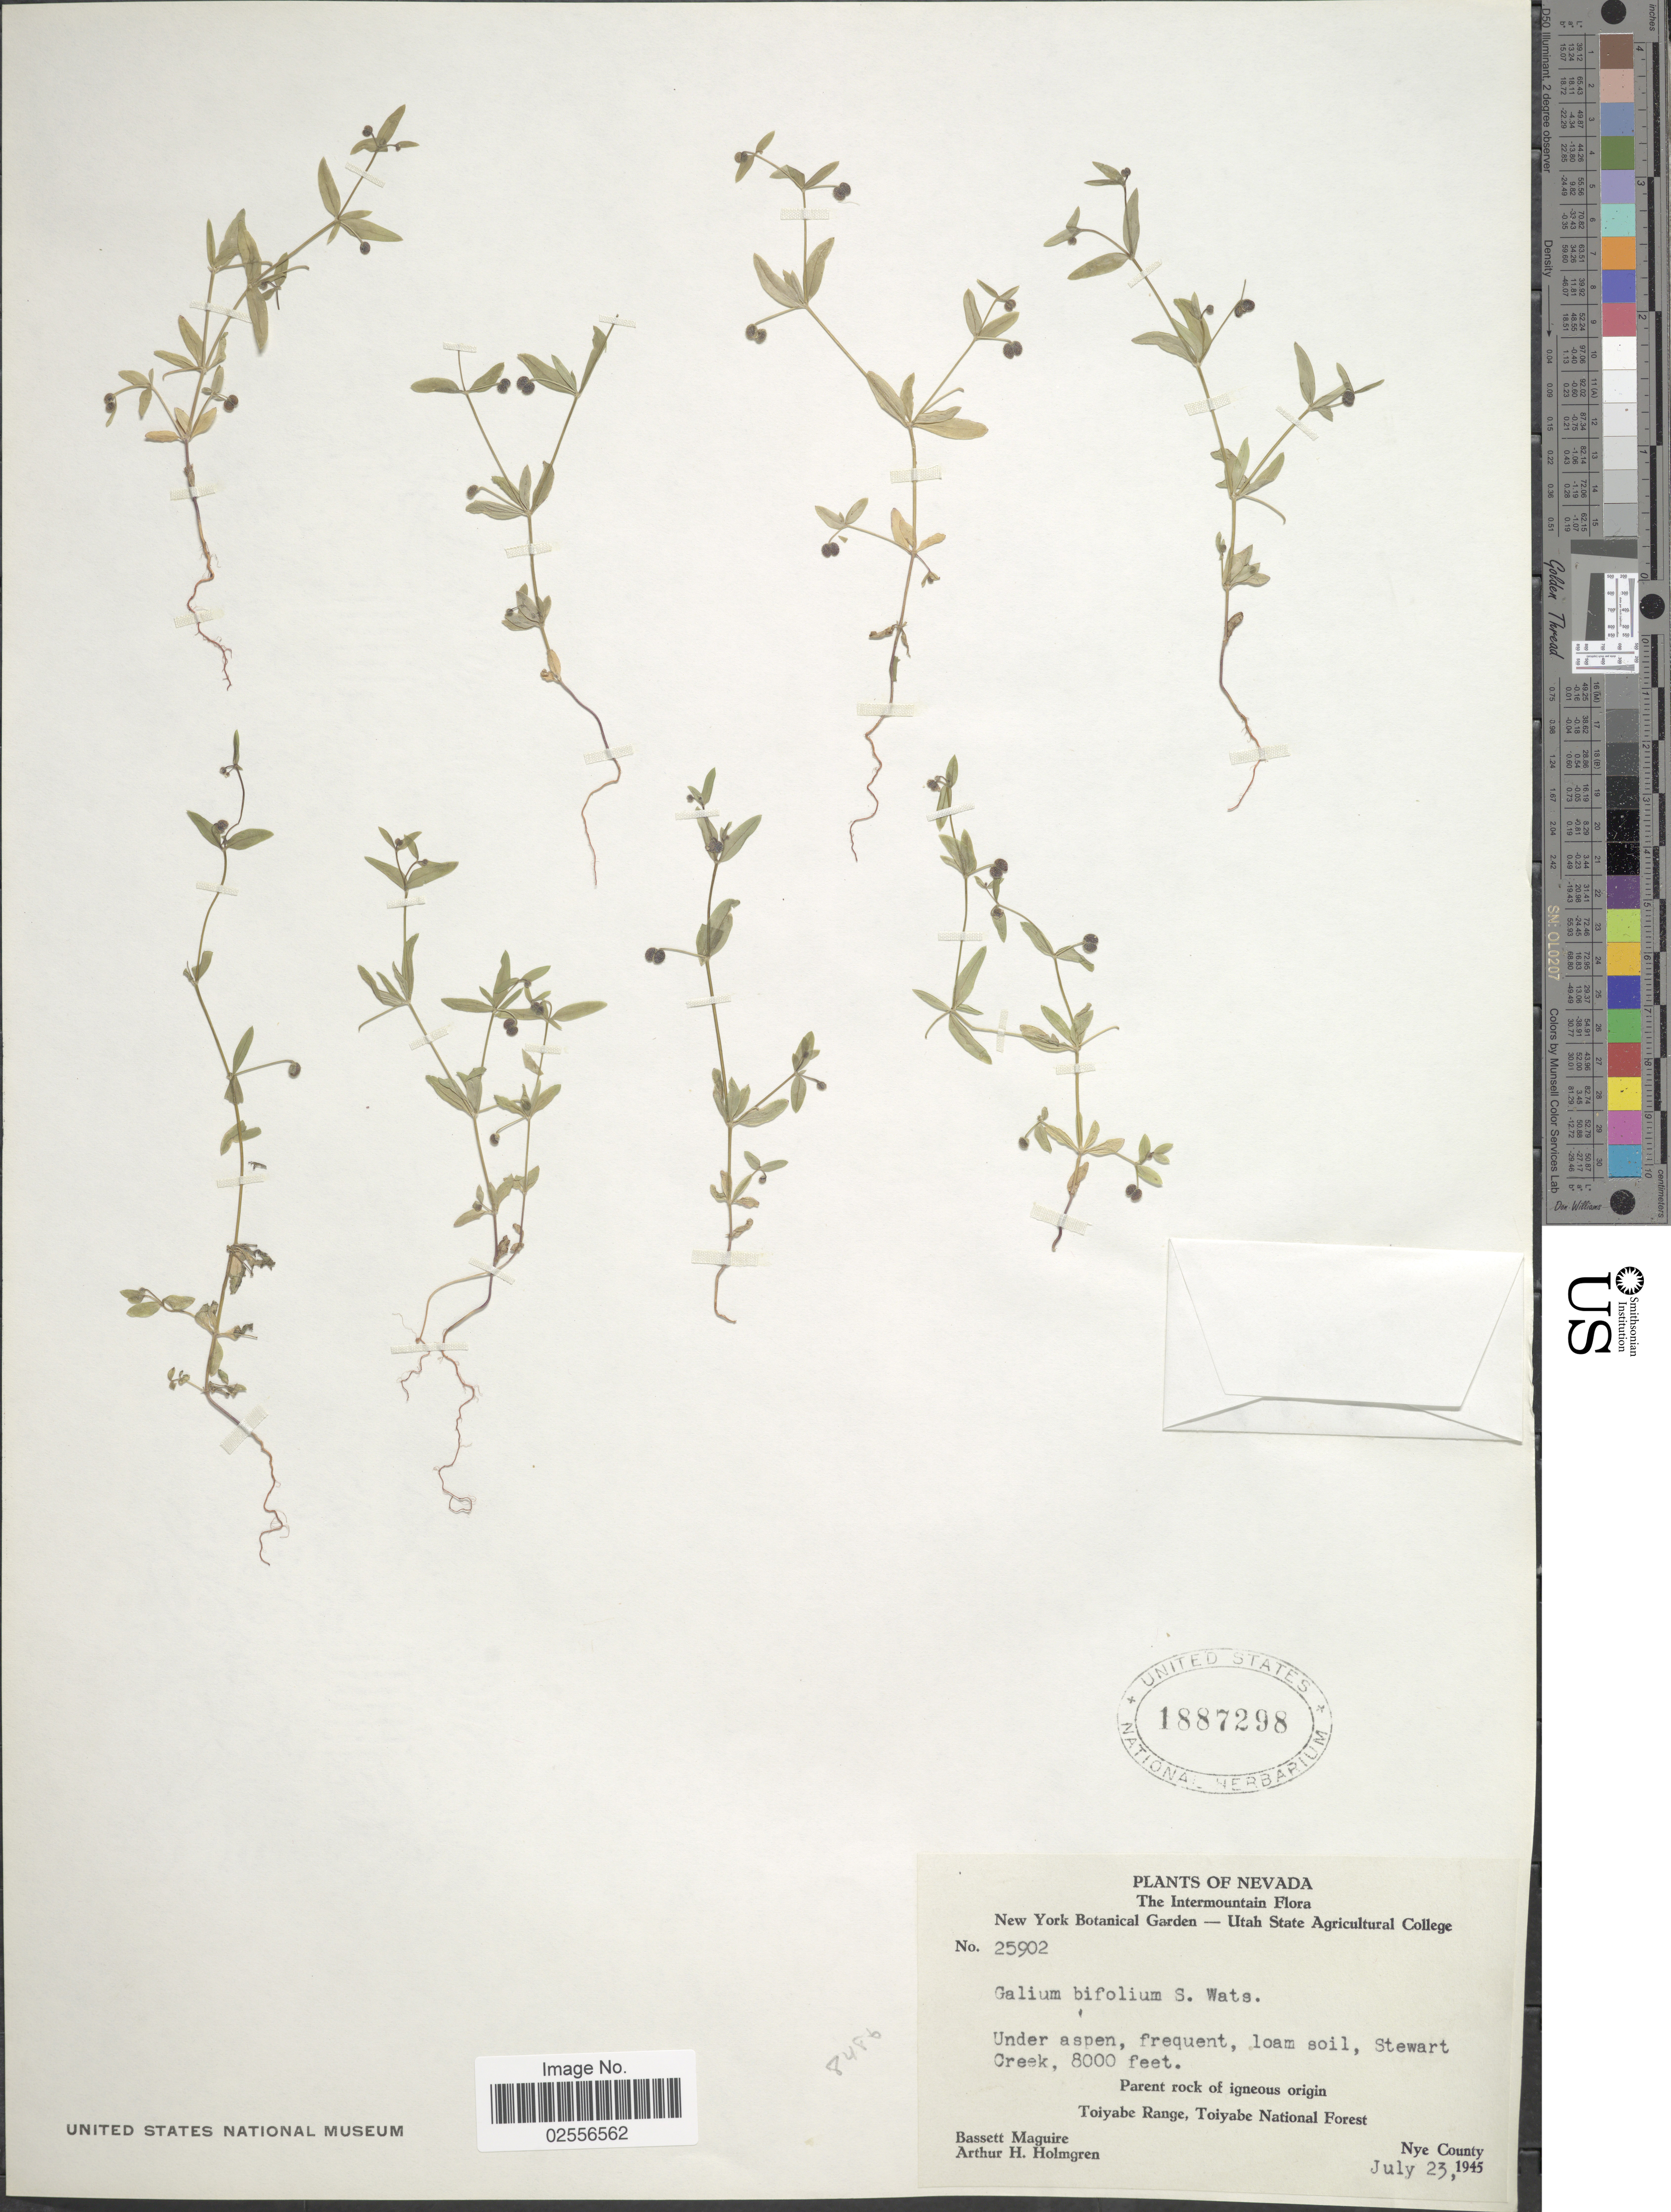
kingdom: Plantae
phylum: Tracheophyta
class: Magnoliopsida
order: Gentianales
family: Rubiaceae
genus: Galium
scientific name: Galium bifolium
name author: S. Watson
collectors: B. Maguire & A. H. Holmgren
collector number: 25902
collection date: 1945-07-23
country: United States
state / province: Nevada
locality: The Intermountain, Under aspen, frequent, loam soil, Stewart Creek, Parent rock of igneous origin Toiyabe Range, Toiyabe National Forest, Nye County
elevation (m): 2438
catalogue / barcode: US 1887298